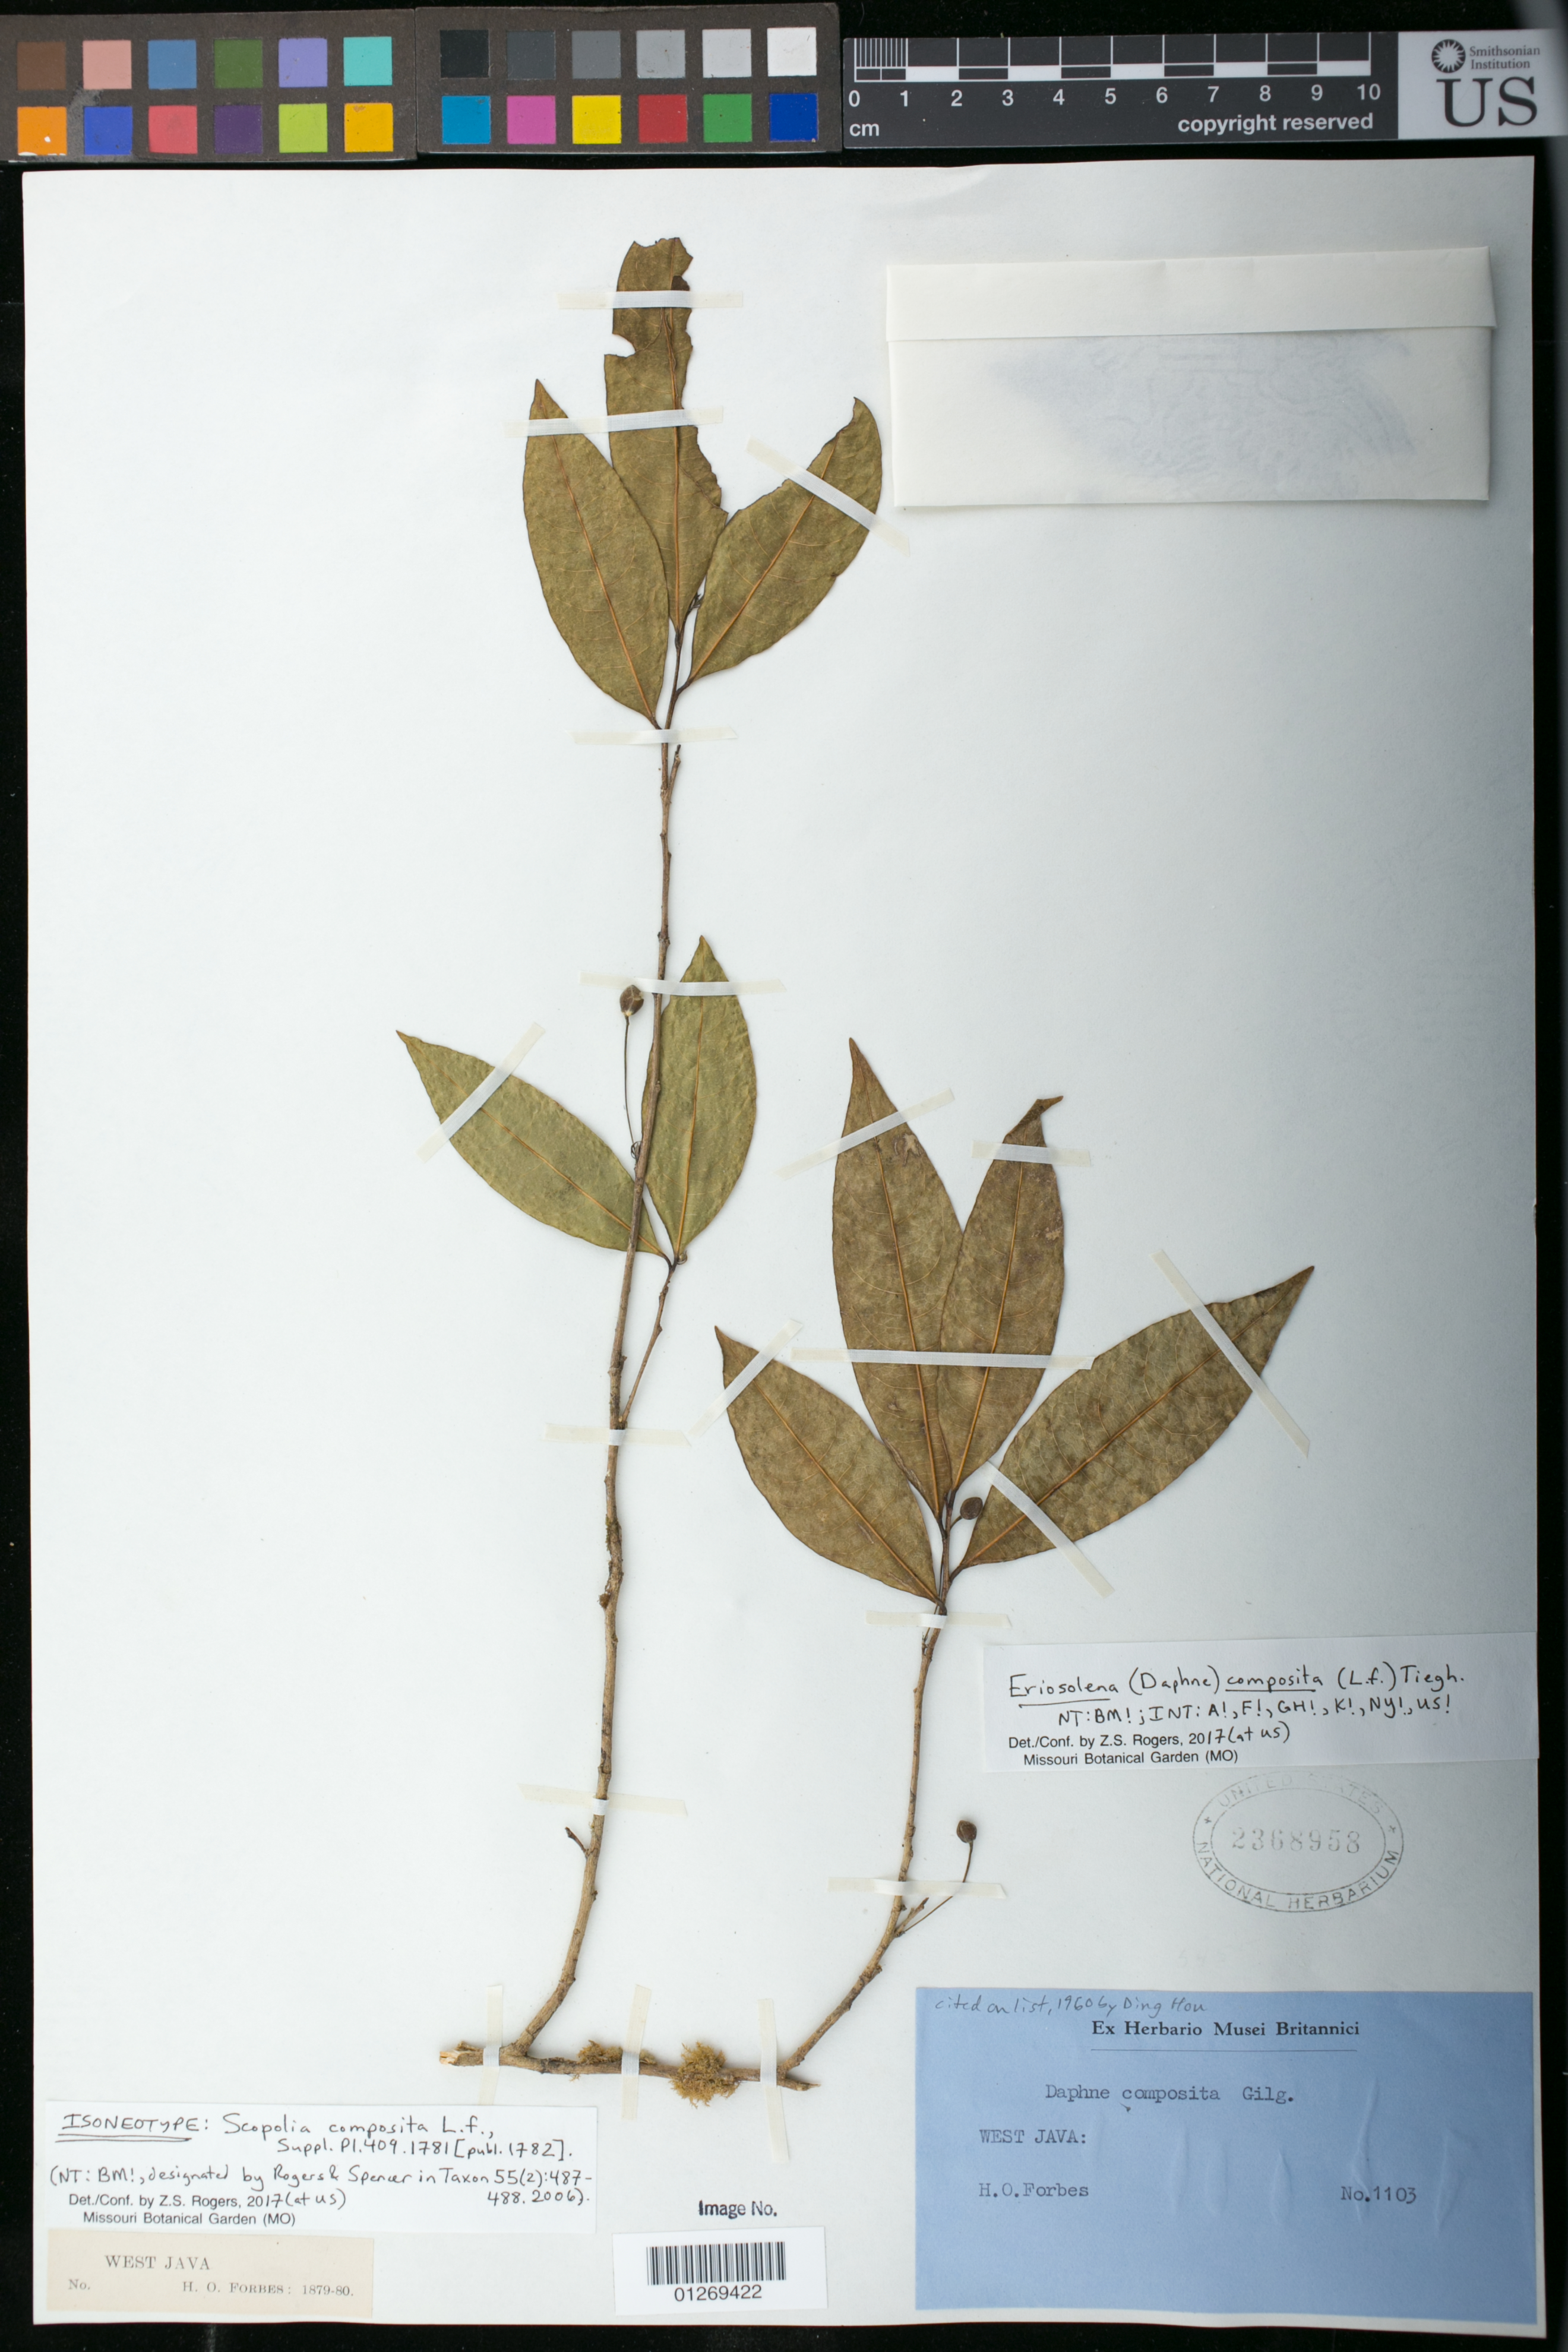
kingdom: Plantae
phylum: Tracheophyta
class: Magnoliopsida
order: Malvales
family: Thymelaeaceae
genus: Scopolia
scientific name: Scopolia composita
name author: L. f.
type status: Isoneotype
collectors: H. O. Forbes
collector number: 1103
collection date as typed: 1879-1880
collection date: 1879/1880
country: Indonesia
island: Java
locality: West Java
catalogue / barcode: US 2368958